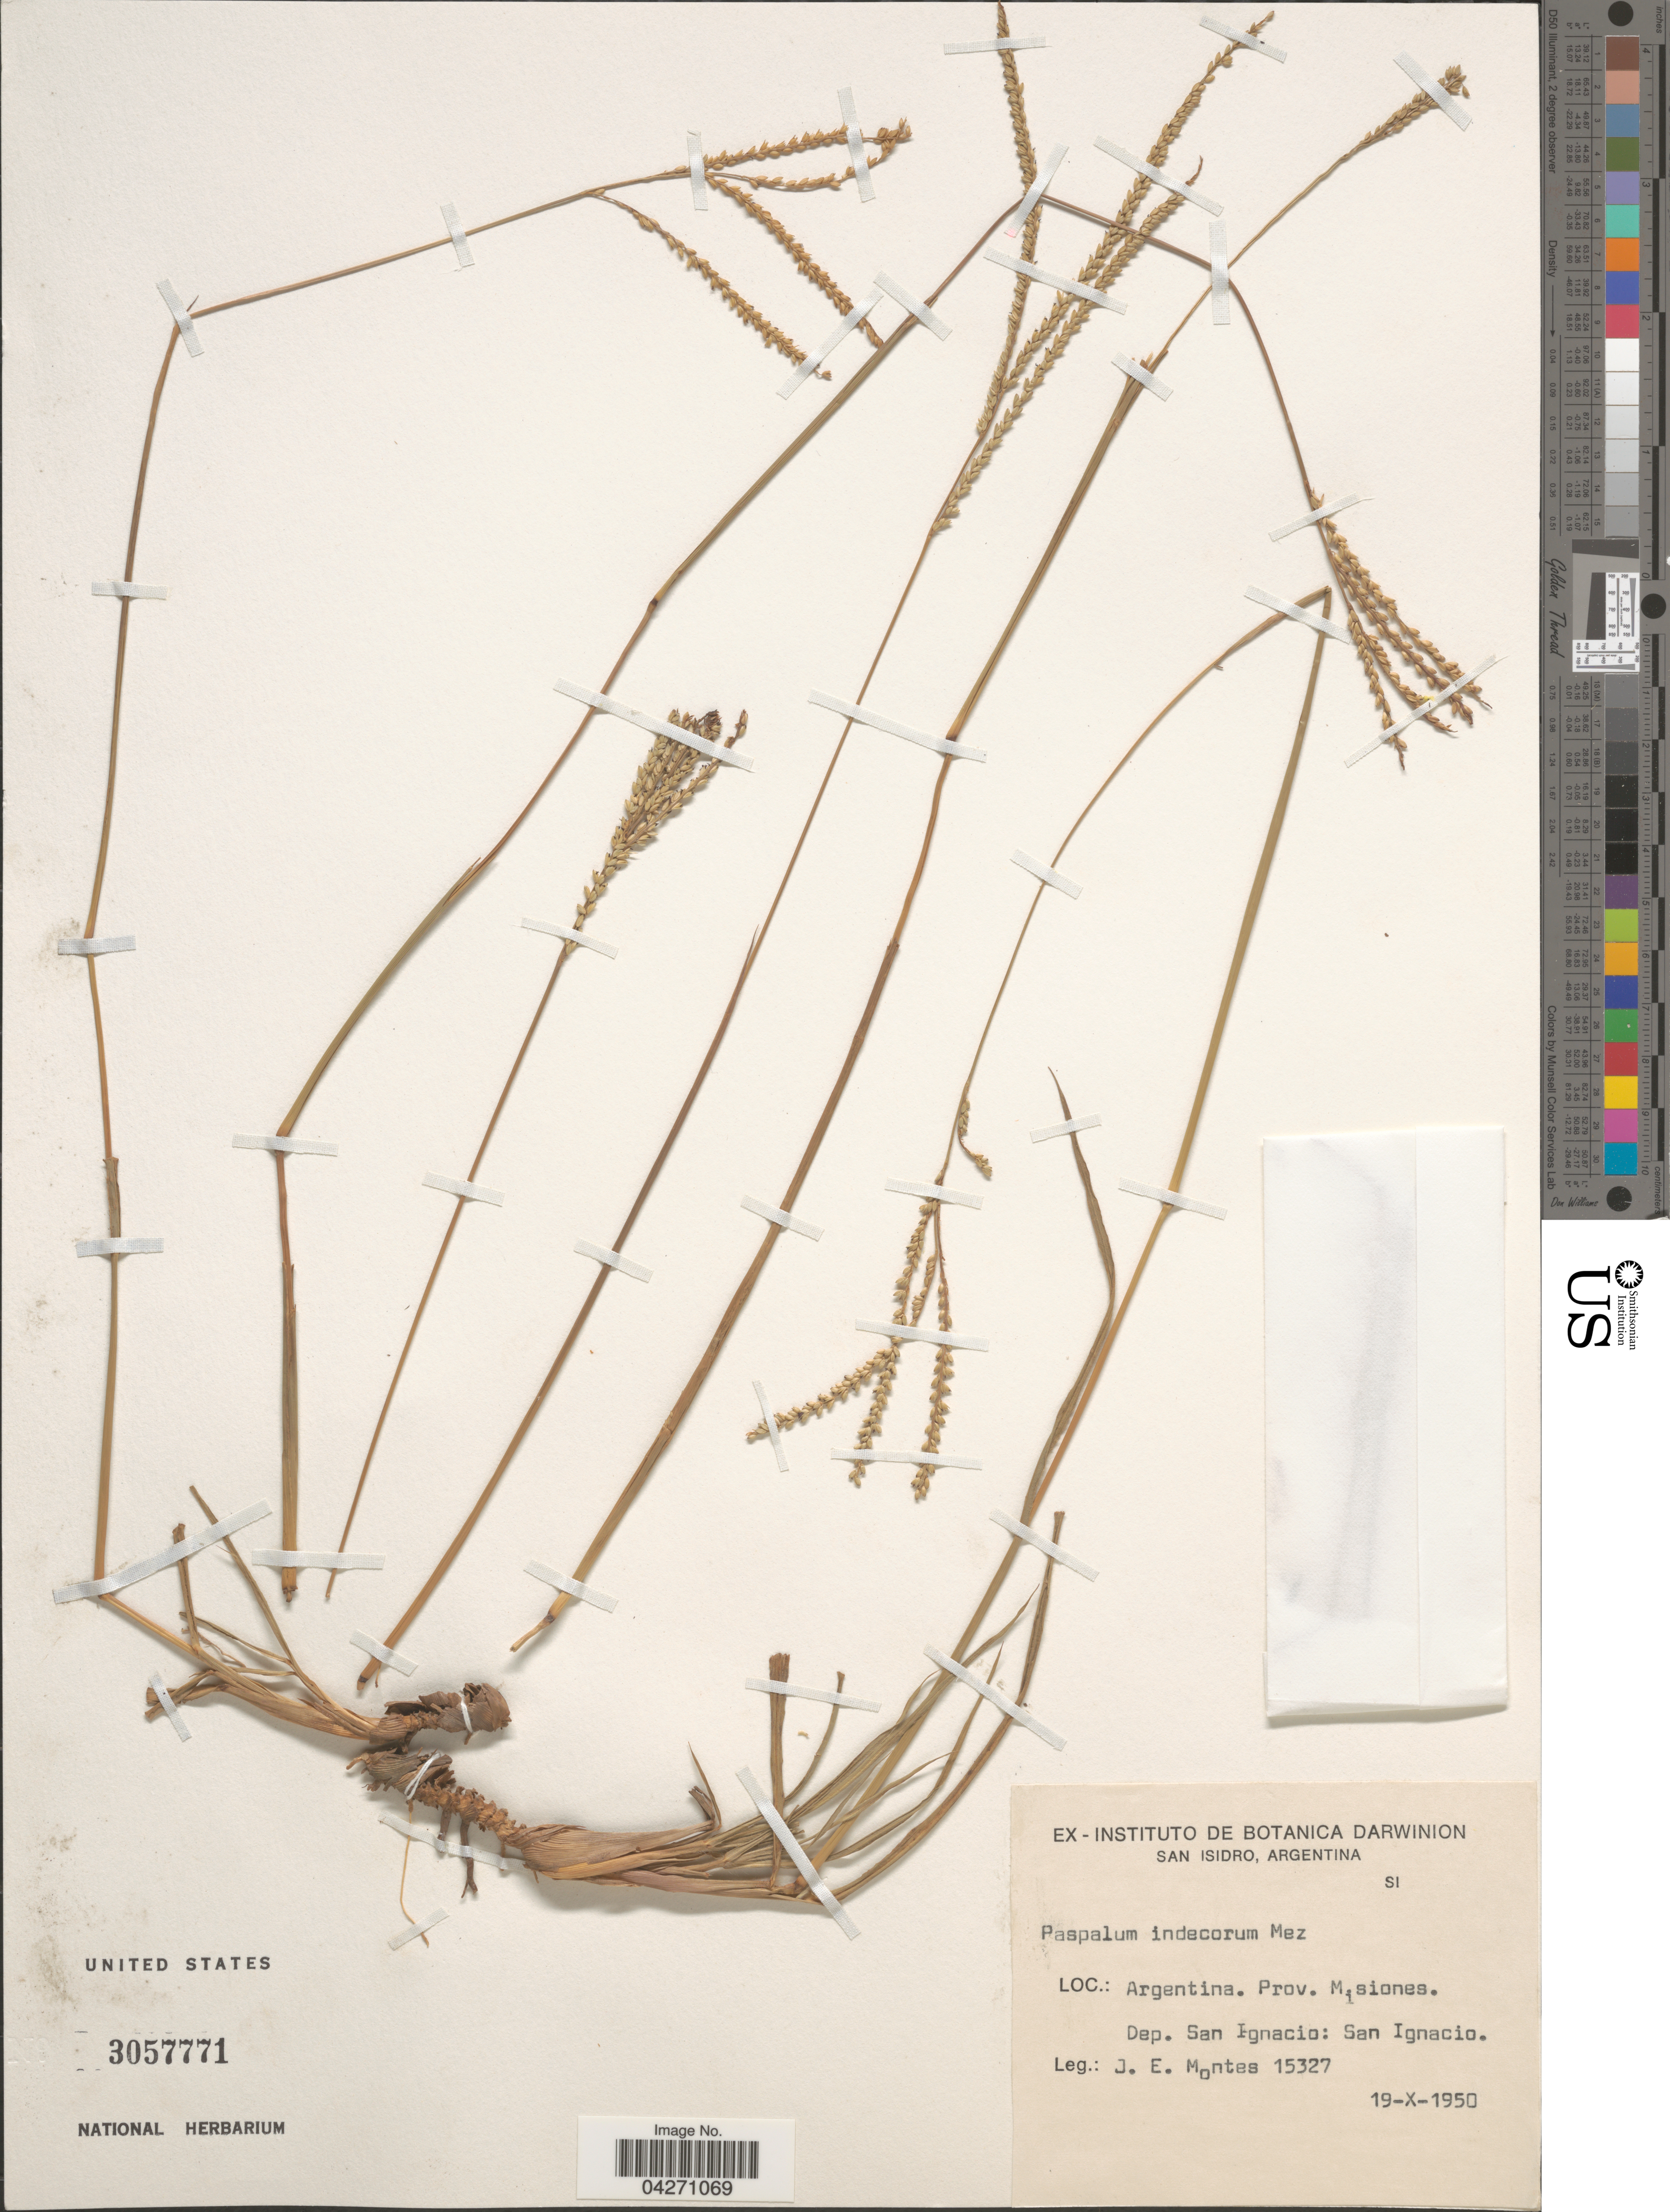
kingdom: Plantae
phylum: Tracheophyta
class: Liliopsida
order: Poales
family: Poaceae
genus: Paspalum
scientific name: Paspalum indecorum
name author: Mez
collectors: J. E. Montes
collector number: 15327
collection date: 1950-10-19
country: Argentina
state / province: Misiones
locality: San Isidro. Prov. Misiones. Dep. San Ignacio: San Ignacio.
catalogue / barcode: US 3057771